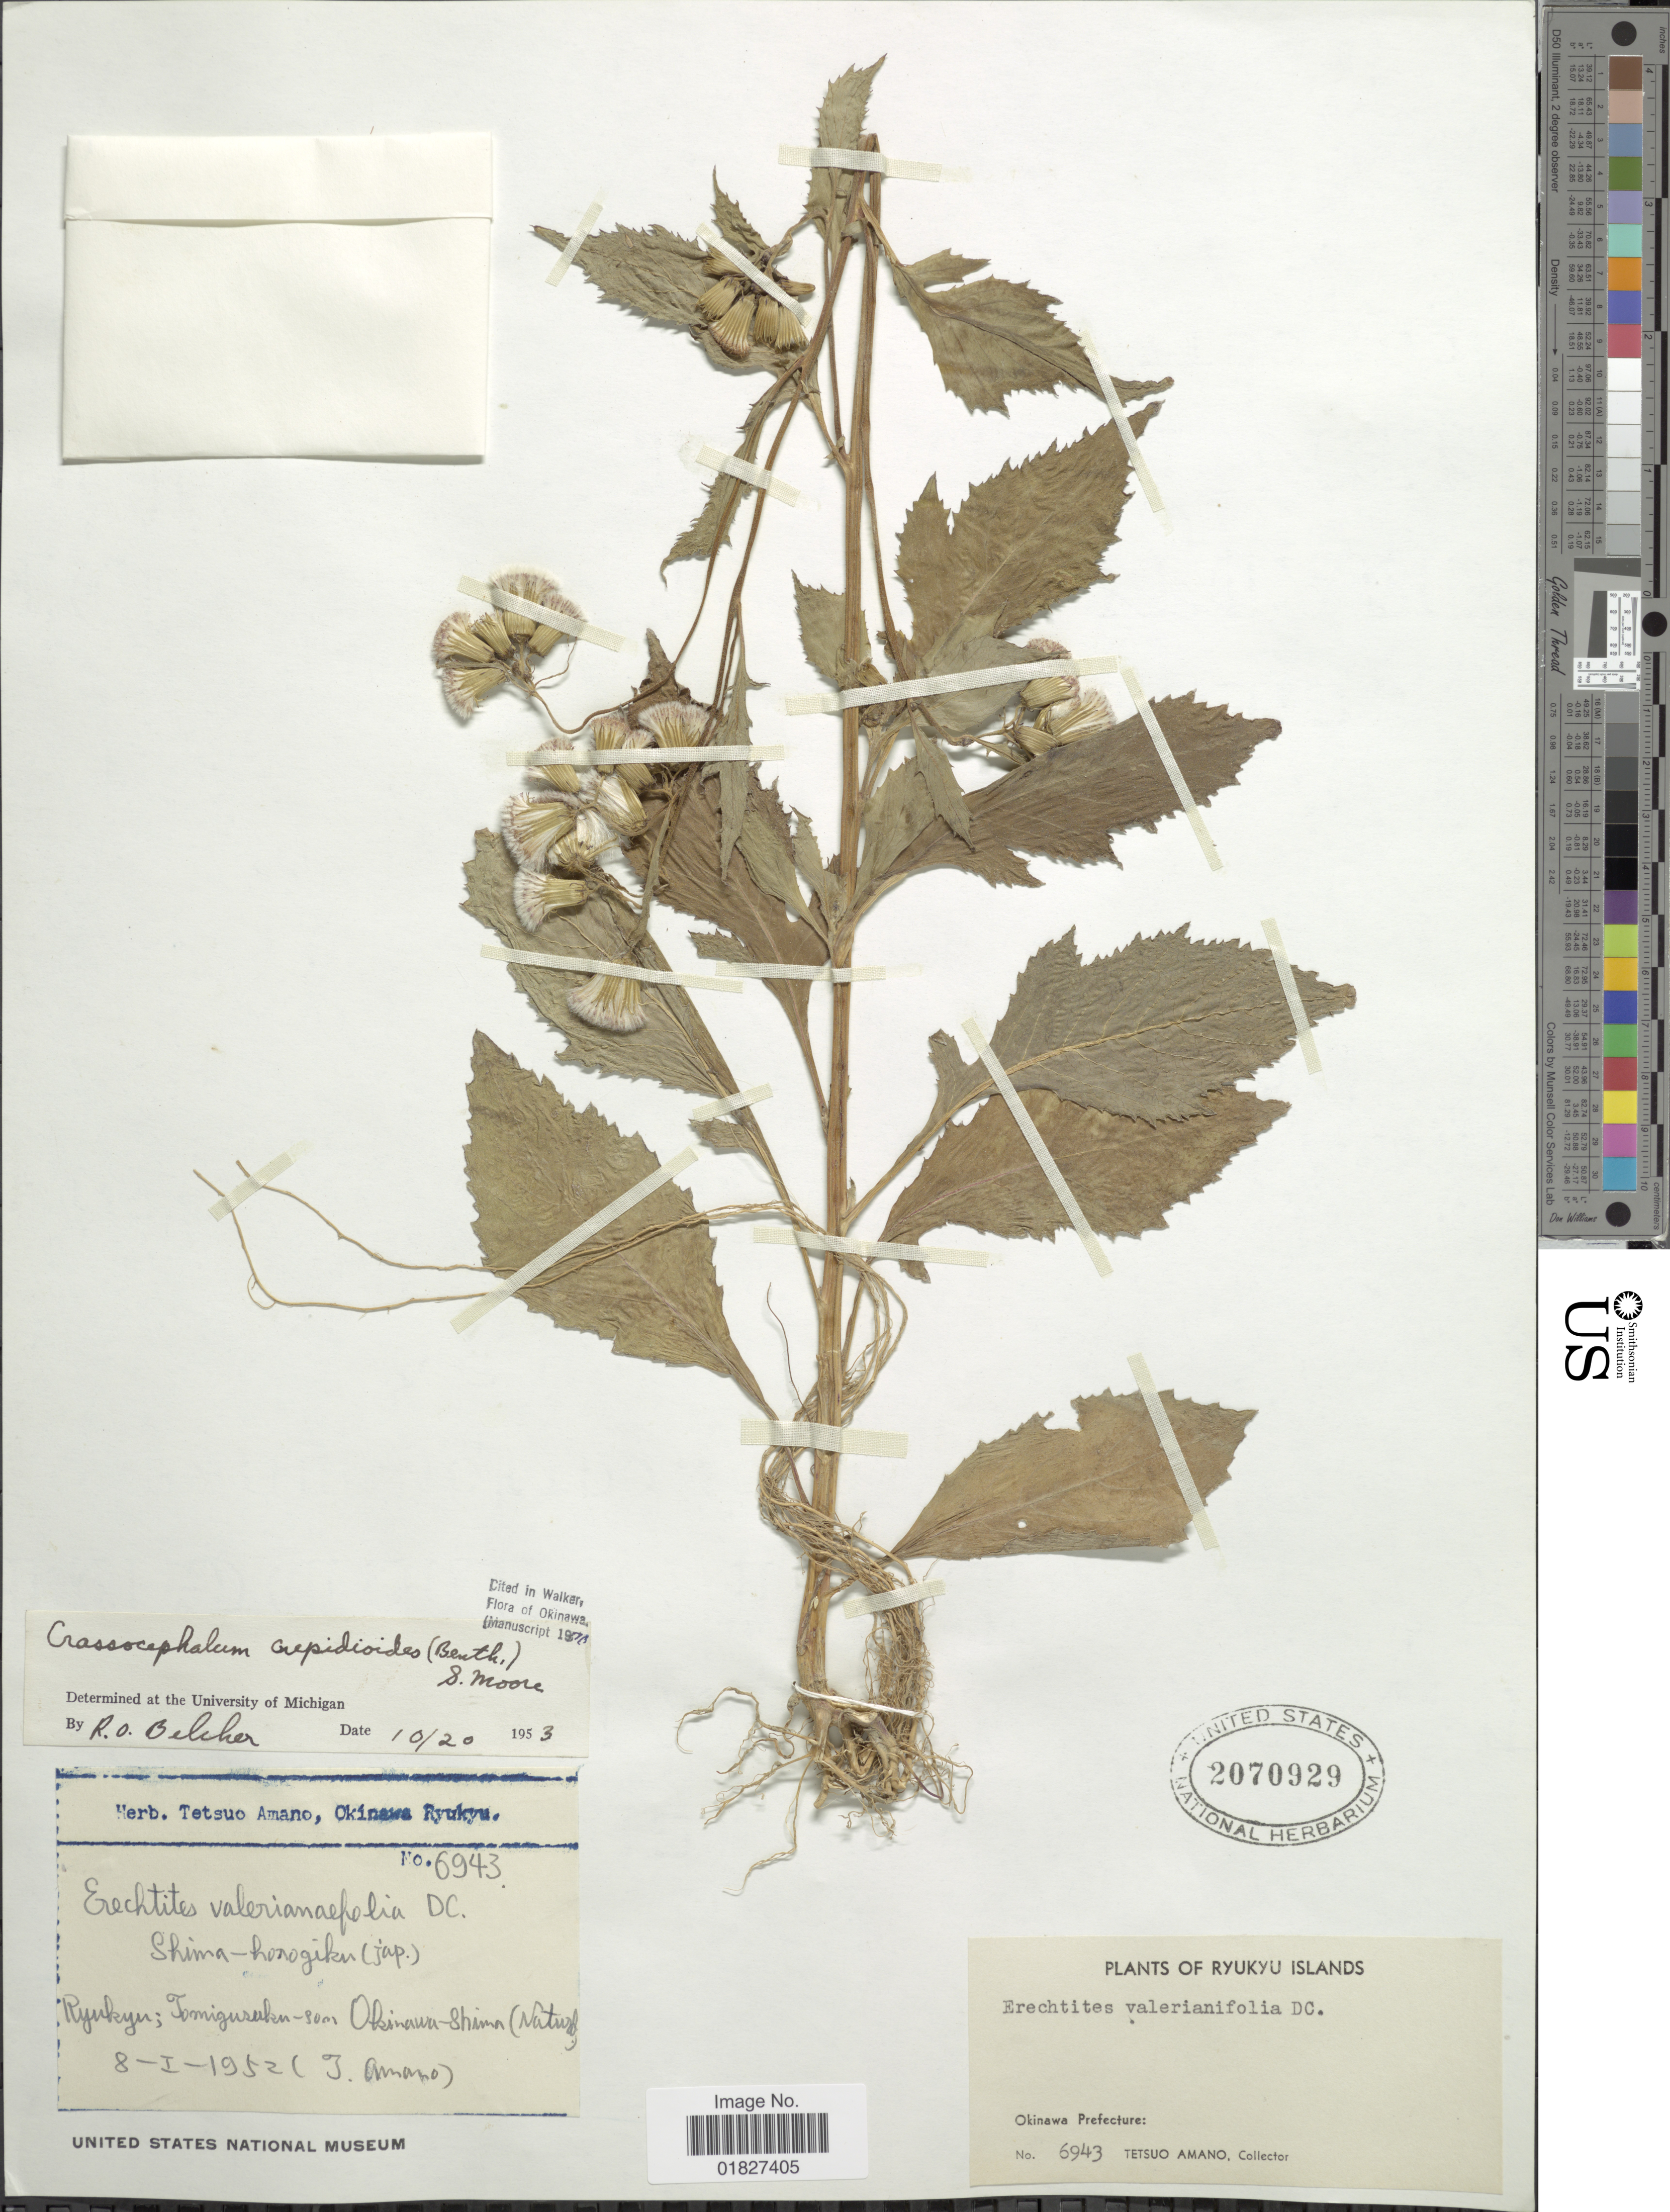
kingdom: Plantae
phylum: Tracheophyta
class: Magnoliopsida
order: Asterales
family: Asteraceae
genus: Crassocephalum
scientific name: Crassocephalum crepidioides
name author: (Benth.) S. Moore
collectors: T. Amano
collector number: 6943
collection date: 1952-01-08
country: Japan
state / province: Okinawa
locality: Ryukyu Islands, Tomigusuku-son Okinawa-Shima.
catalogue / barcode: US 2070929